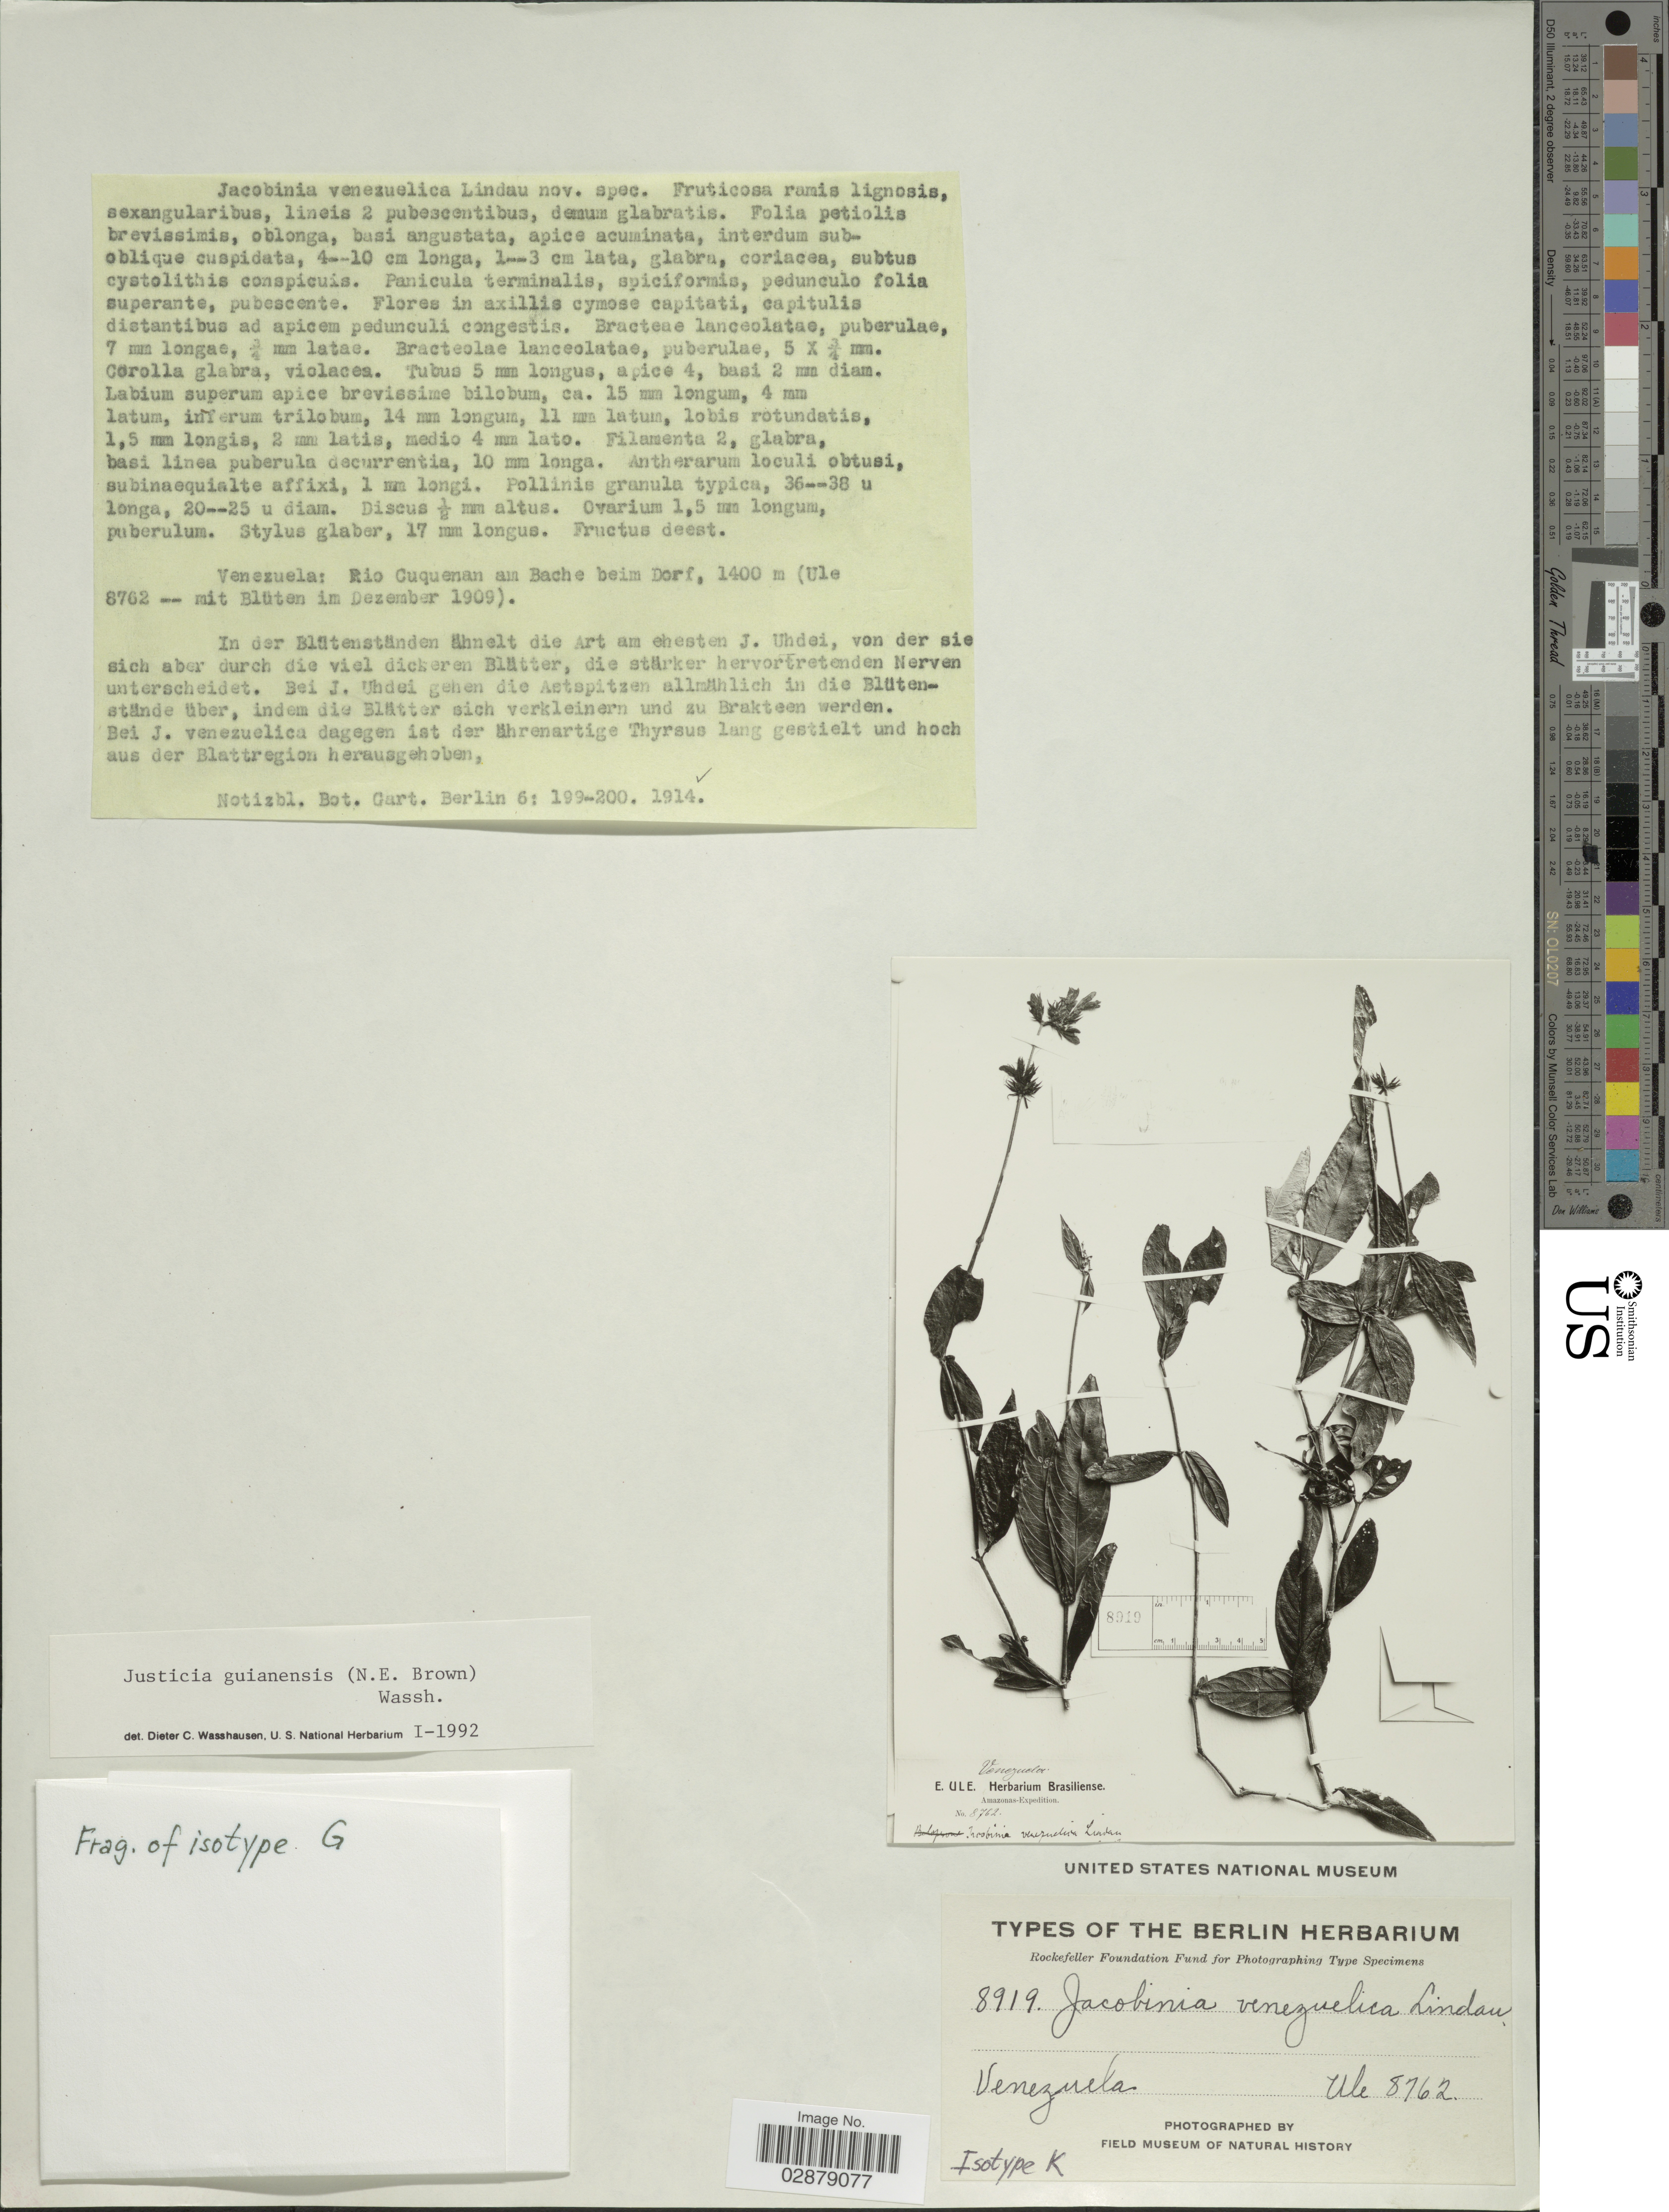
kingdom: Plantae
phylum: Tracheophyta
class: Magnoliopsida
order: Lamiales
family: Acanthaceae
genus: Justicia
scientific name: Justicia guianensis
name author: (N.E. Br.) Wassh.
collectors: E. H. Ule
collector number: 8762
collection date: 1909-12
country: Venezuela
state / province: Amazonas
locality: Rio Cuquenan am Bache beim Dorf.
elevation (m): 1400